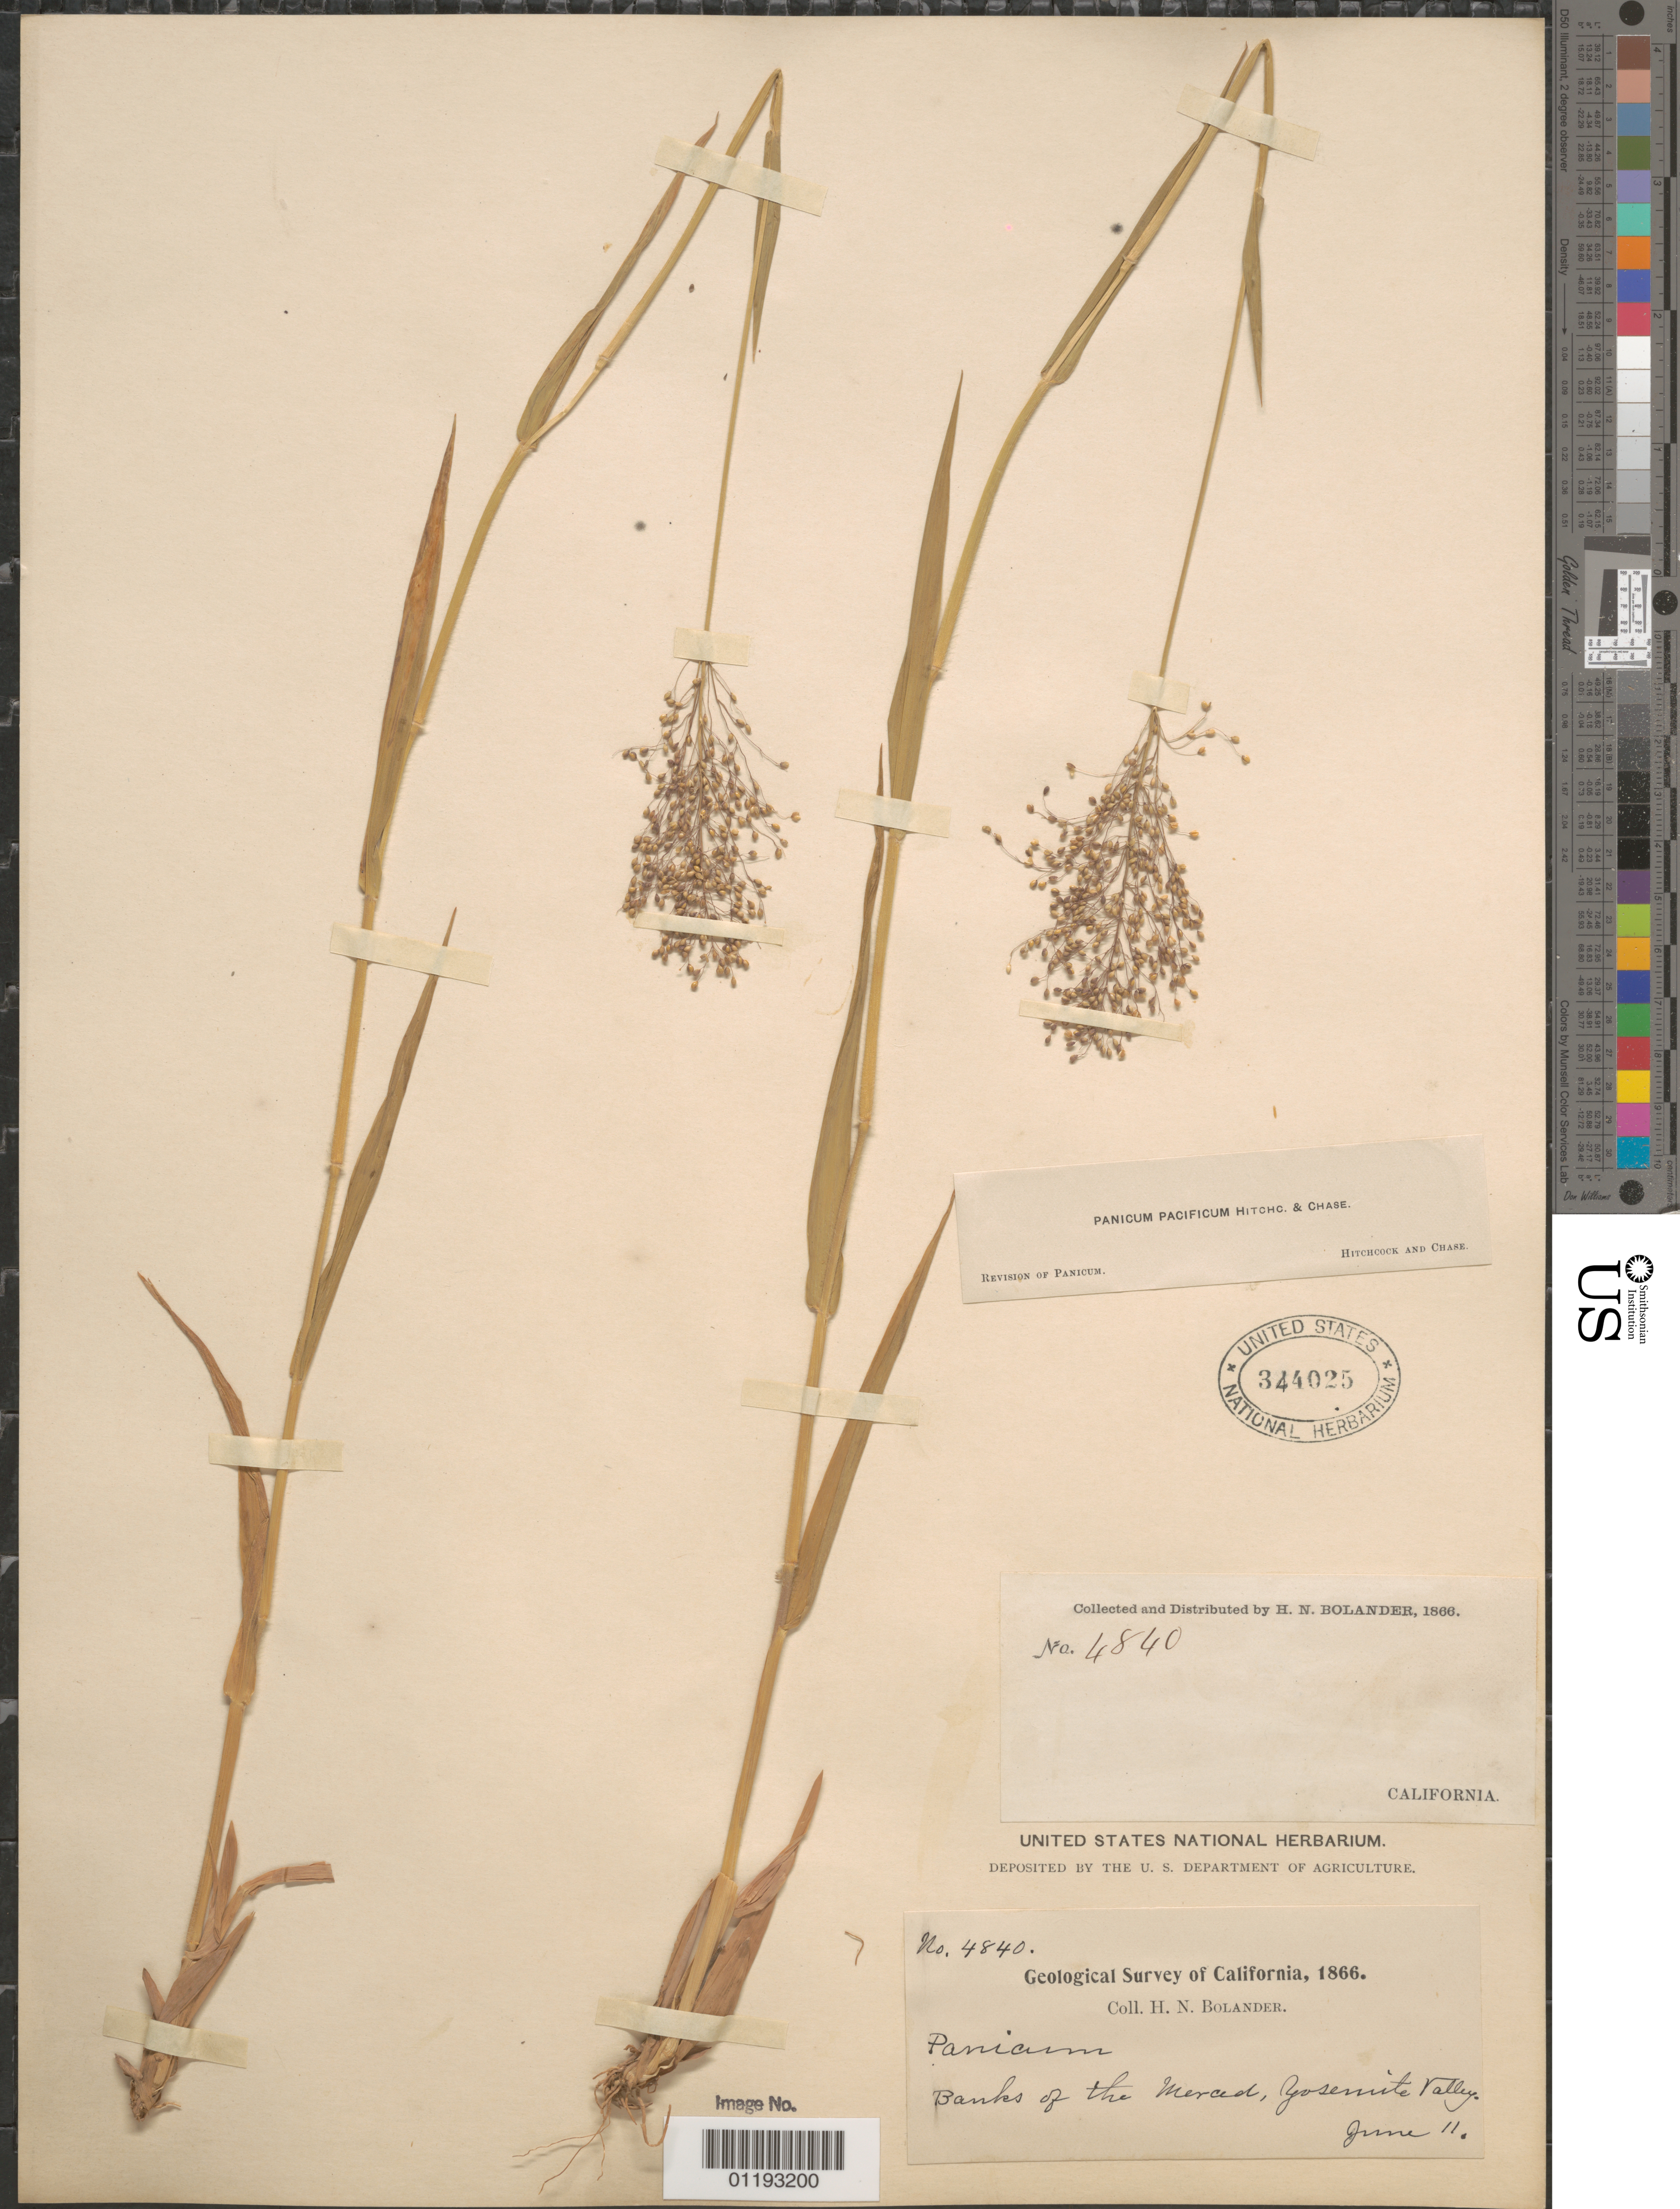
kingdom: Plantae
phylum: Tracheophyta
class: Liliopsida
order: Poales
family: Poaceae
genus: Panicum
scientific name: Panicum pacificum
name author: Hitchc. & Chase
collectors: H. Bolander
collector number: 4840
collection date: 1866-06-11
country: United States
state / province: California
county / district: Mariposa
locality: Banks of the Mercel, Yosemite Valley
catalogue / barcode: US 344025